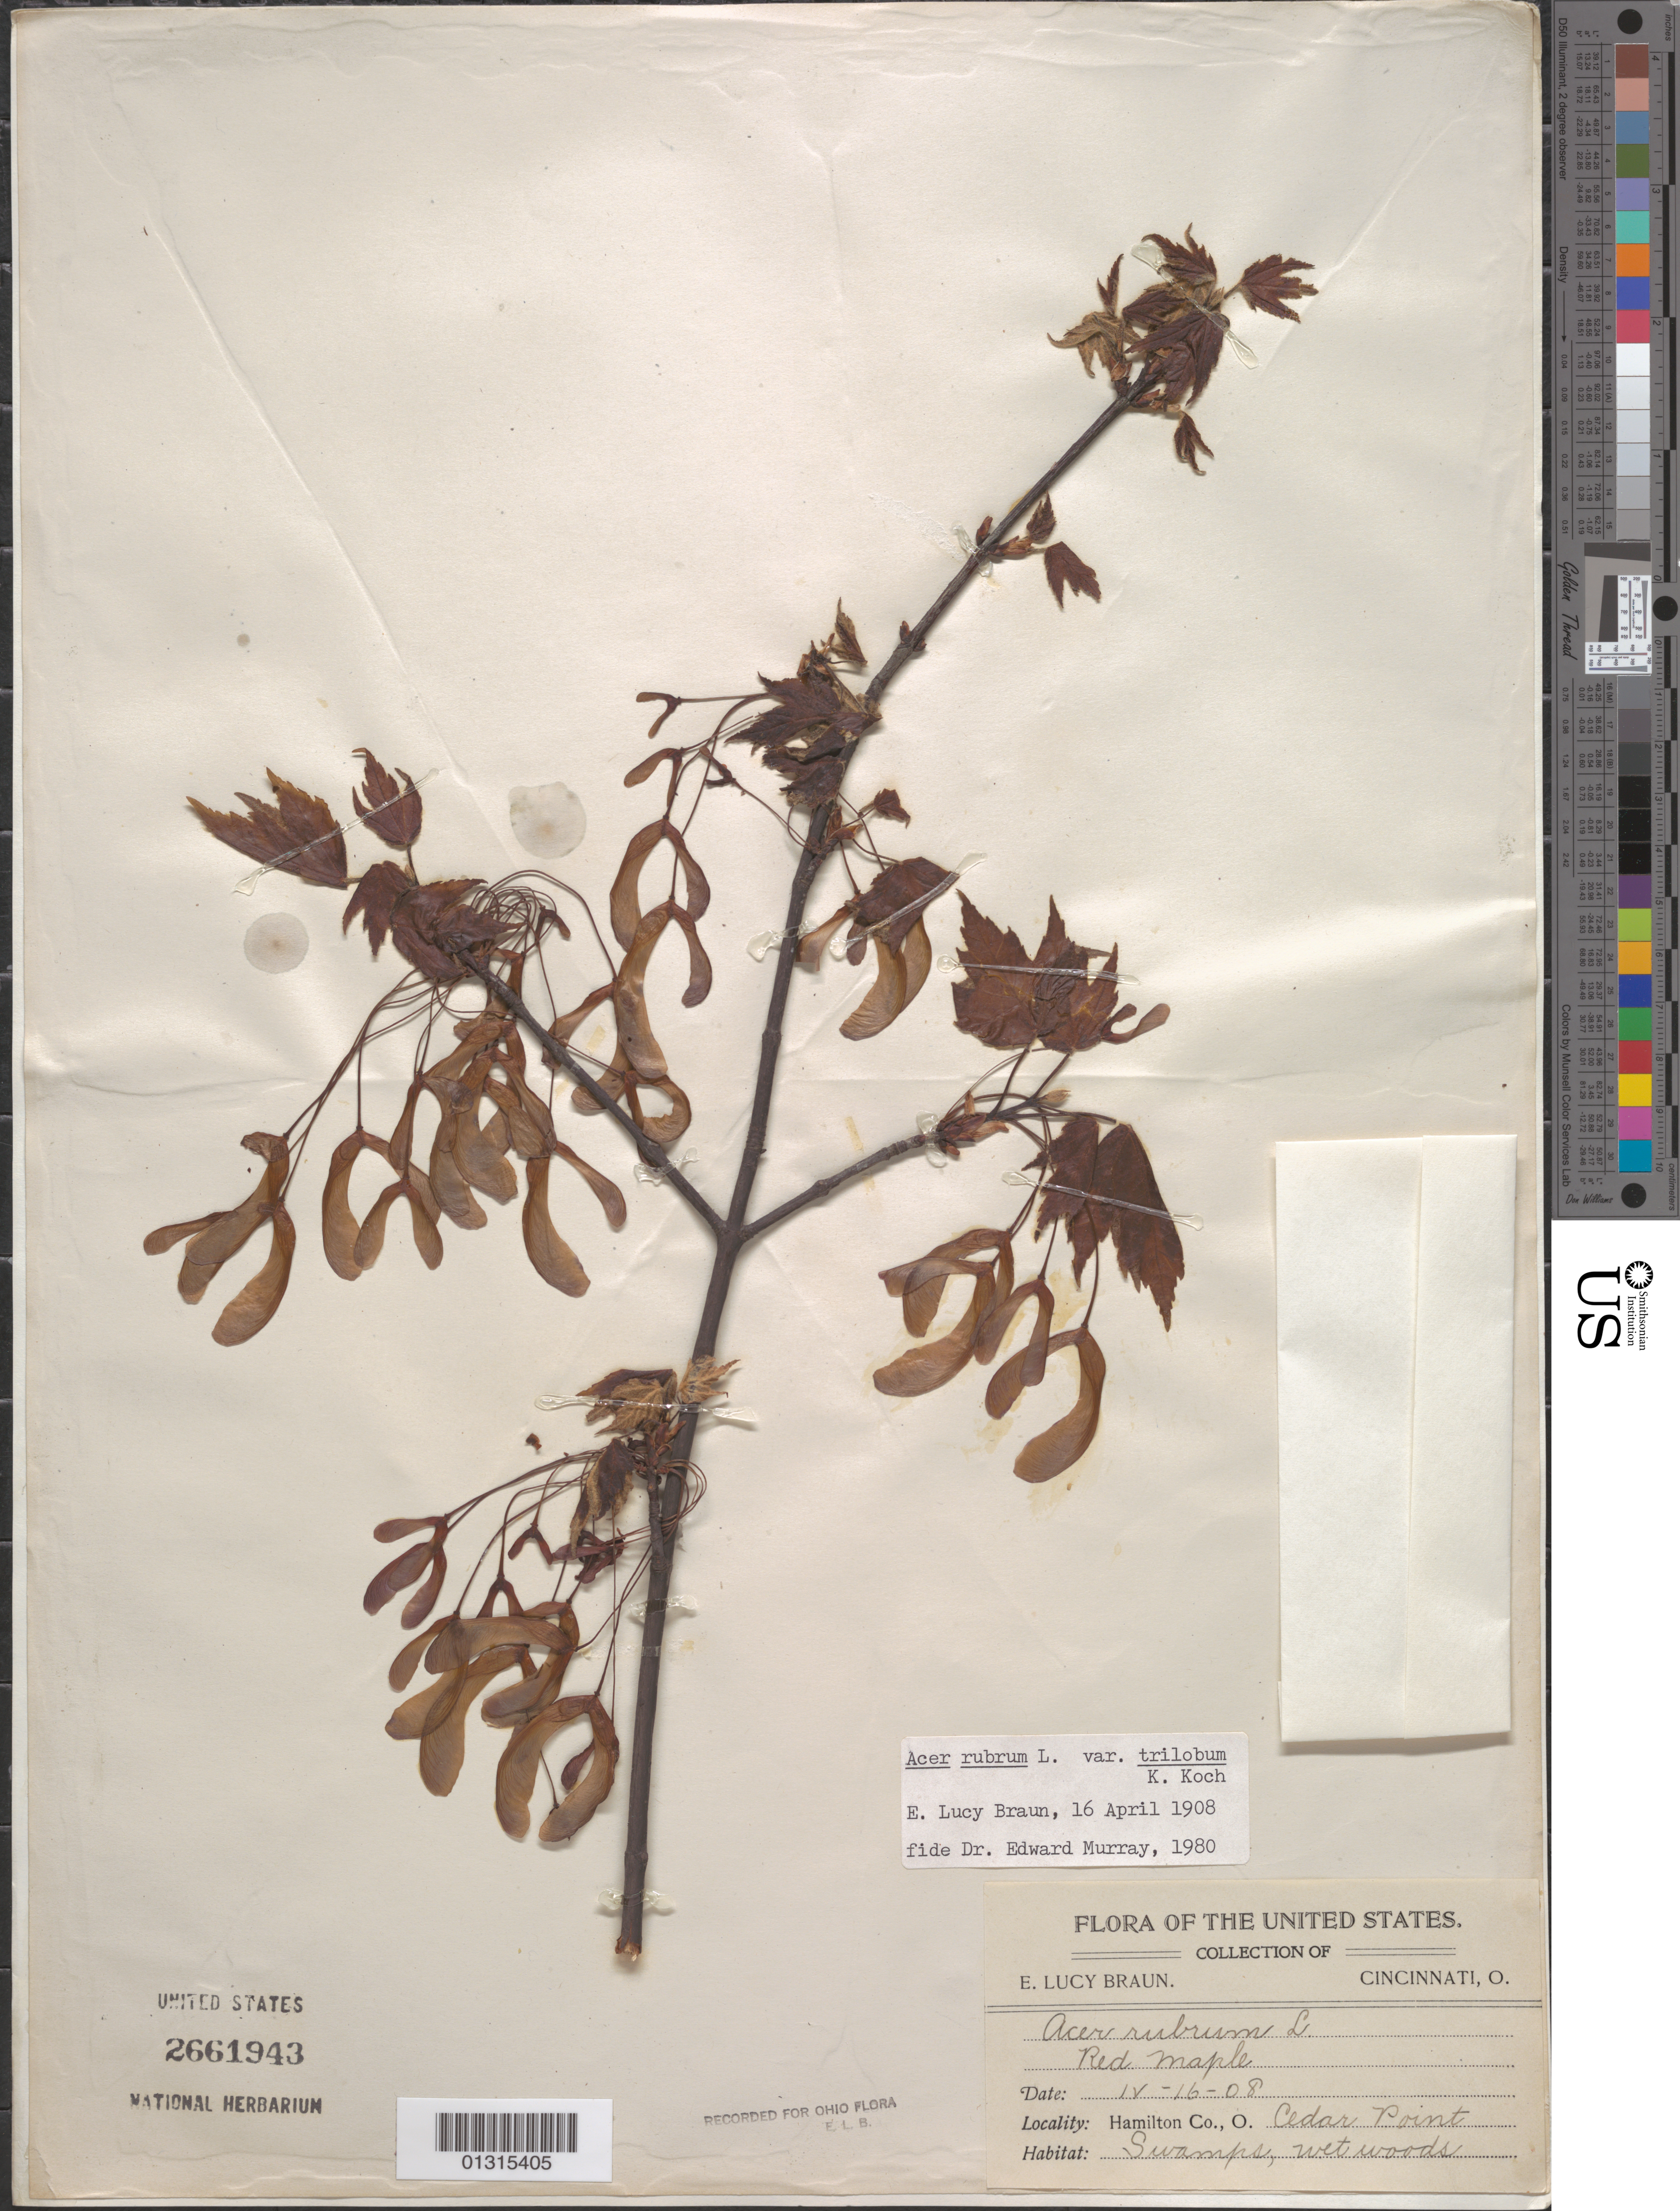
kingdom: Plantae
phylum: Tracheophyta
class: Magnoliopsida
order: Sapindales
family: Sapindaceae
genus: Acer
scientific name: Acer rubrum var. trilobum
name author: K. Koch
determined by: Murray, Edward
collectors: E. L. Braun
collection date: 1908-04-16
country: United States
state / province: Ohio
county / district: Hamilton County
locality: Hamilton County, Cedar Point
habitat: Swamps, wet woods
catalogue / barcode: US 2661943